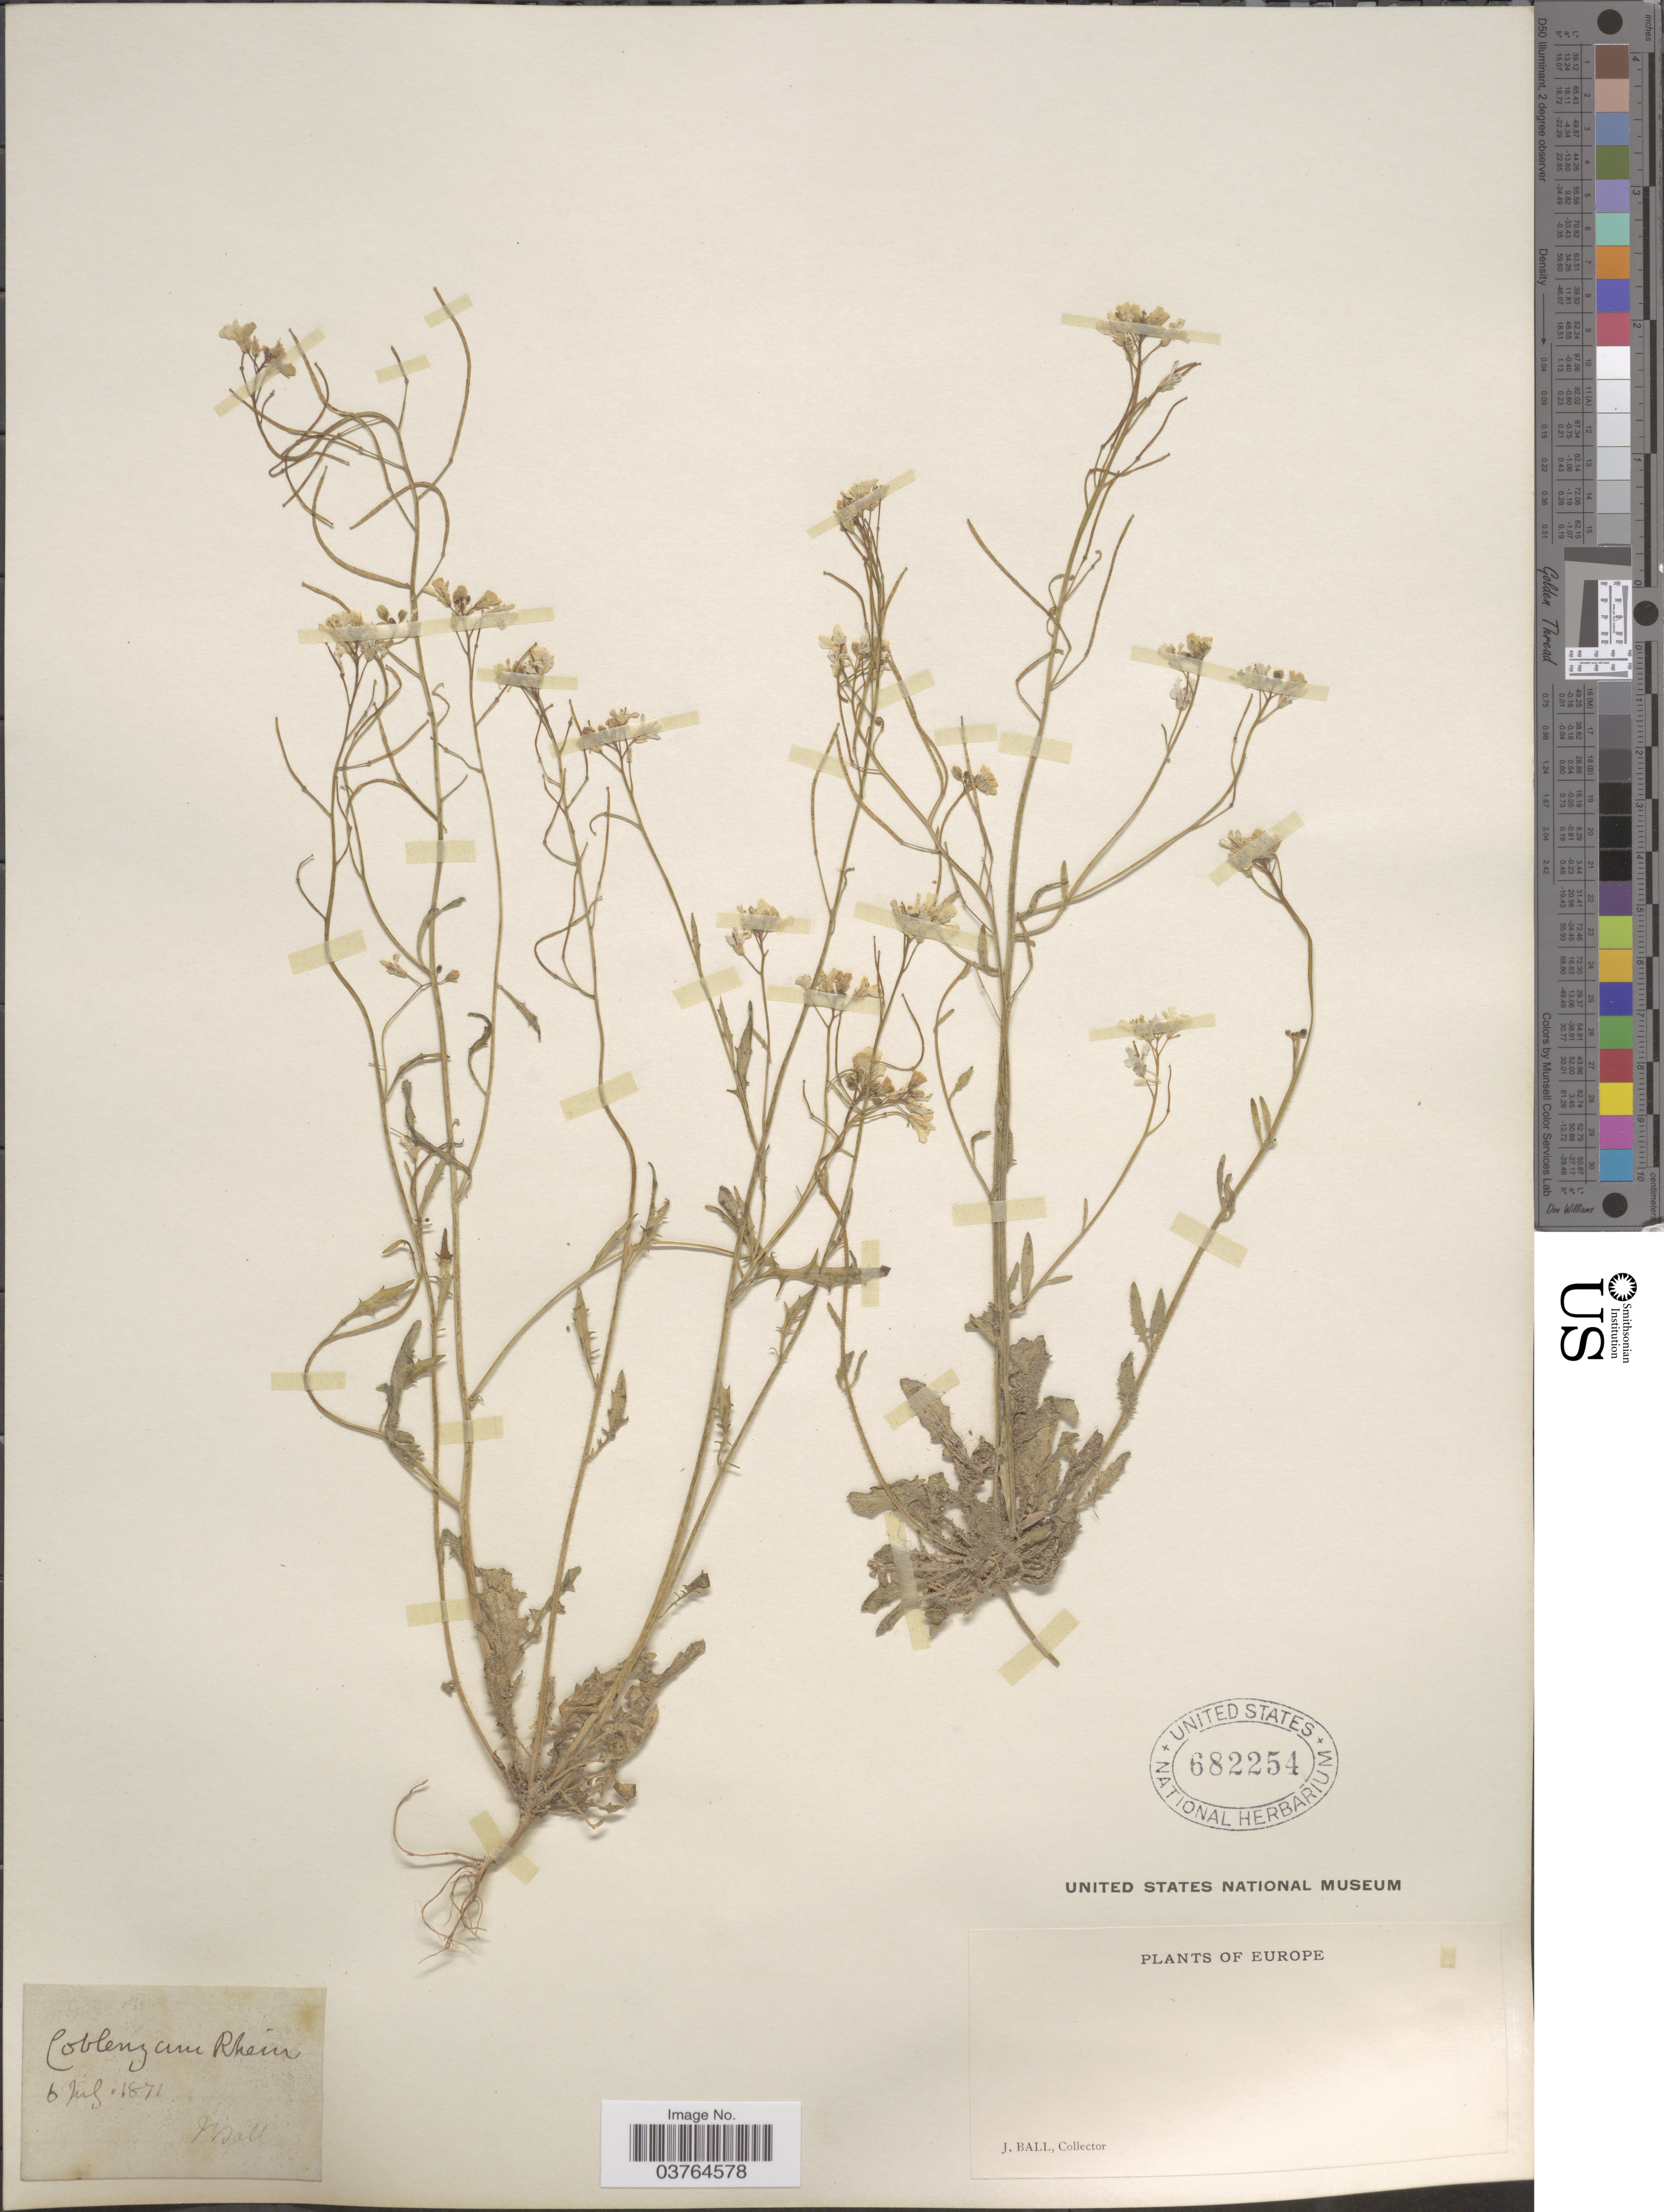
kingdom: Plantae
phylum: Tracheophyta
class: Magnoliopsida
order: Brassicales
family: Brassicaceae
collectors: J. Ball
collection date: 1871-07-06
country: Germany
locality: Coblenz am Rhein. Europe.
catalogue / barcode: US 682254